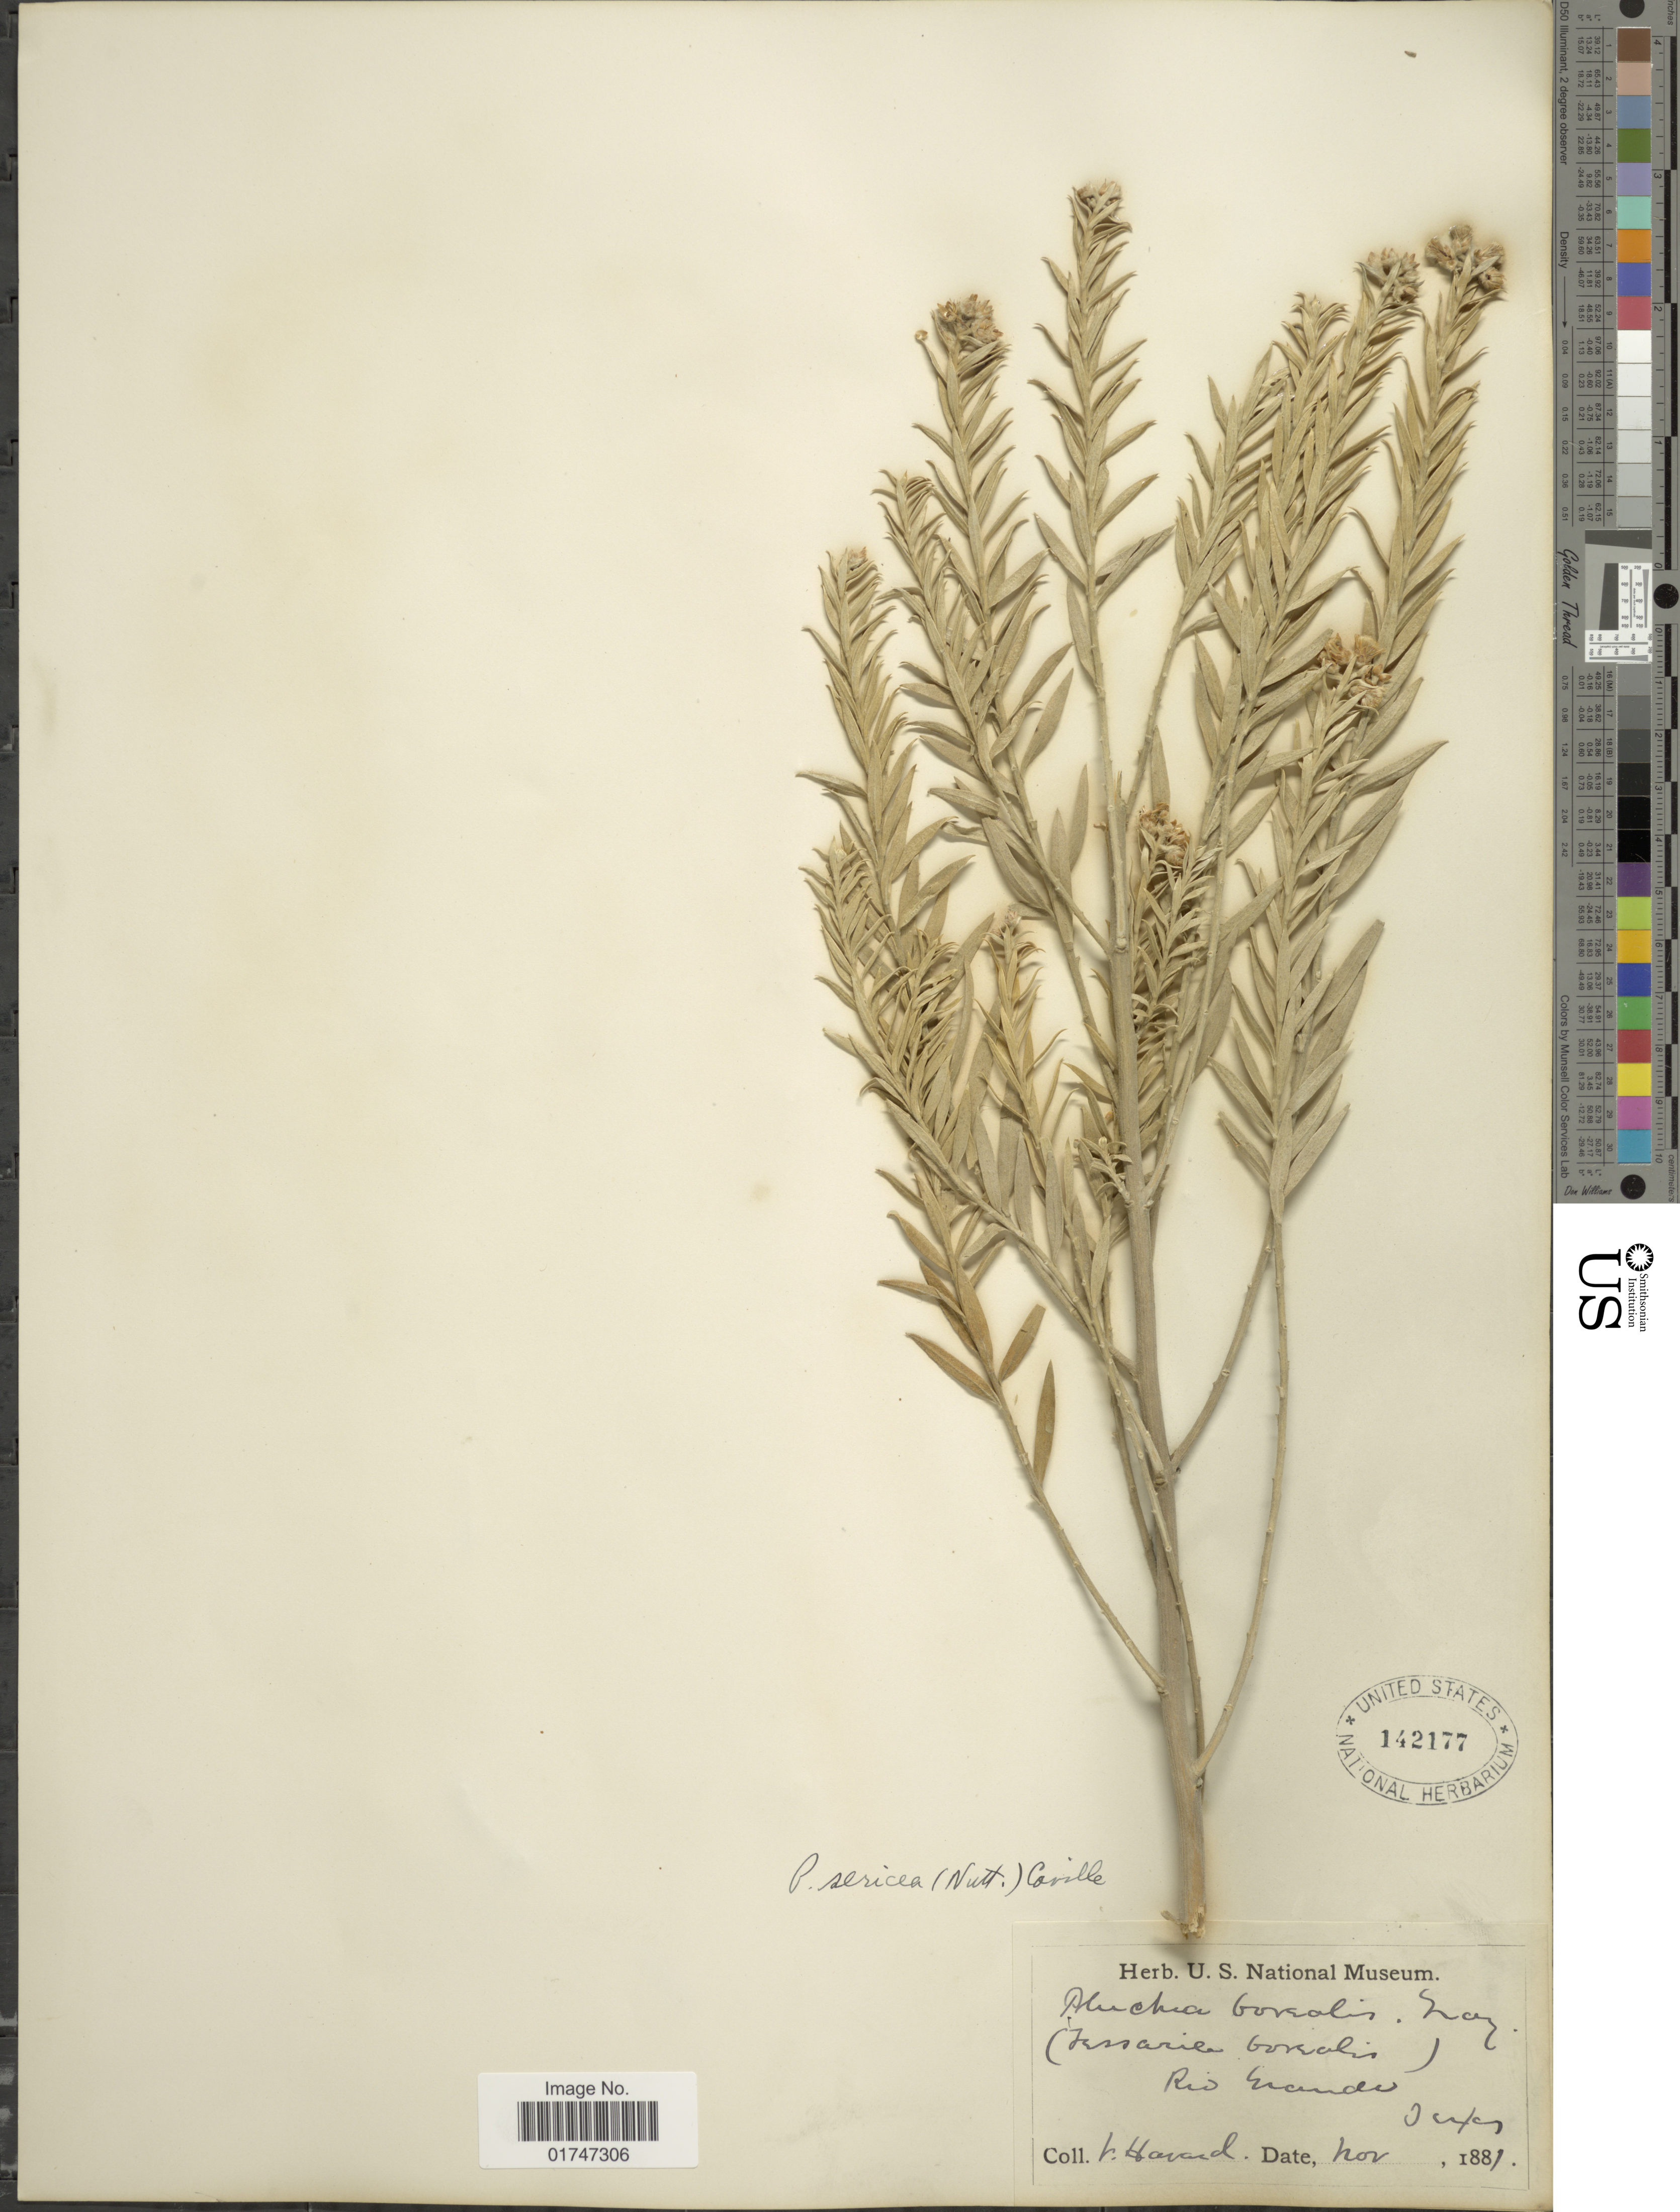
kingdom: Plantae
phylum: Tracheophyta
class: Magnoliopsida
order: Asterales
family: Asteraceae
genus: Pluchea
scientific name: Pluchea sericea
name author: (Nutt.) Coville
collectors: V. Havard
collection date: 1881-11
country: United States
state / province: Texas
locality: Rio Grande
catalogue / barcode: US 142177